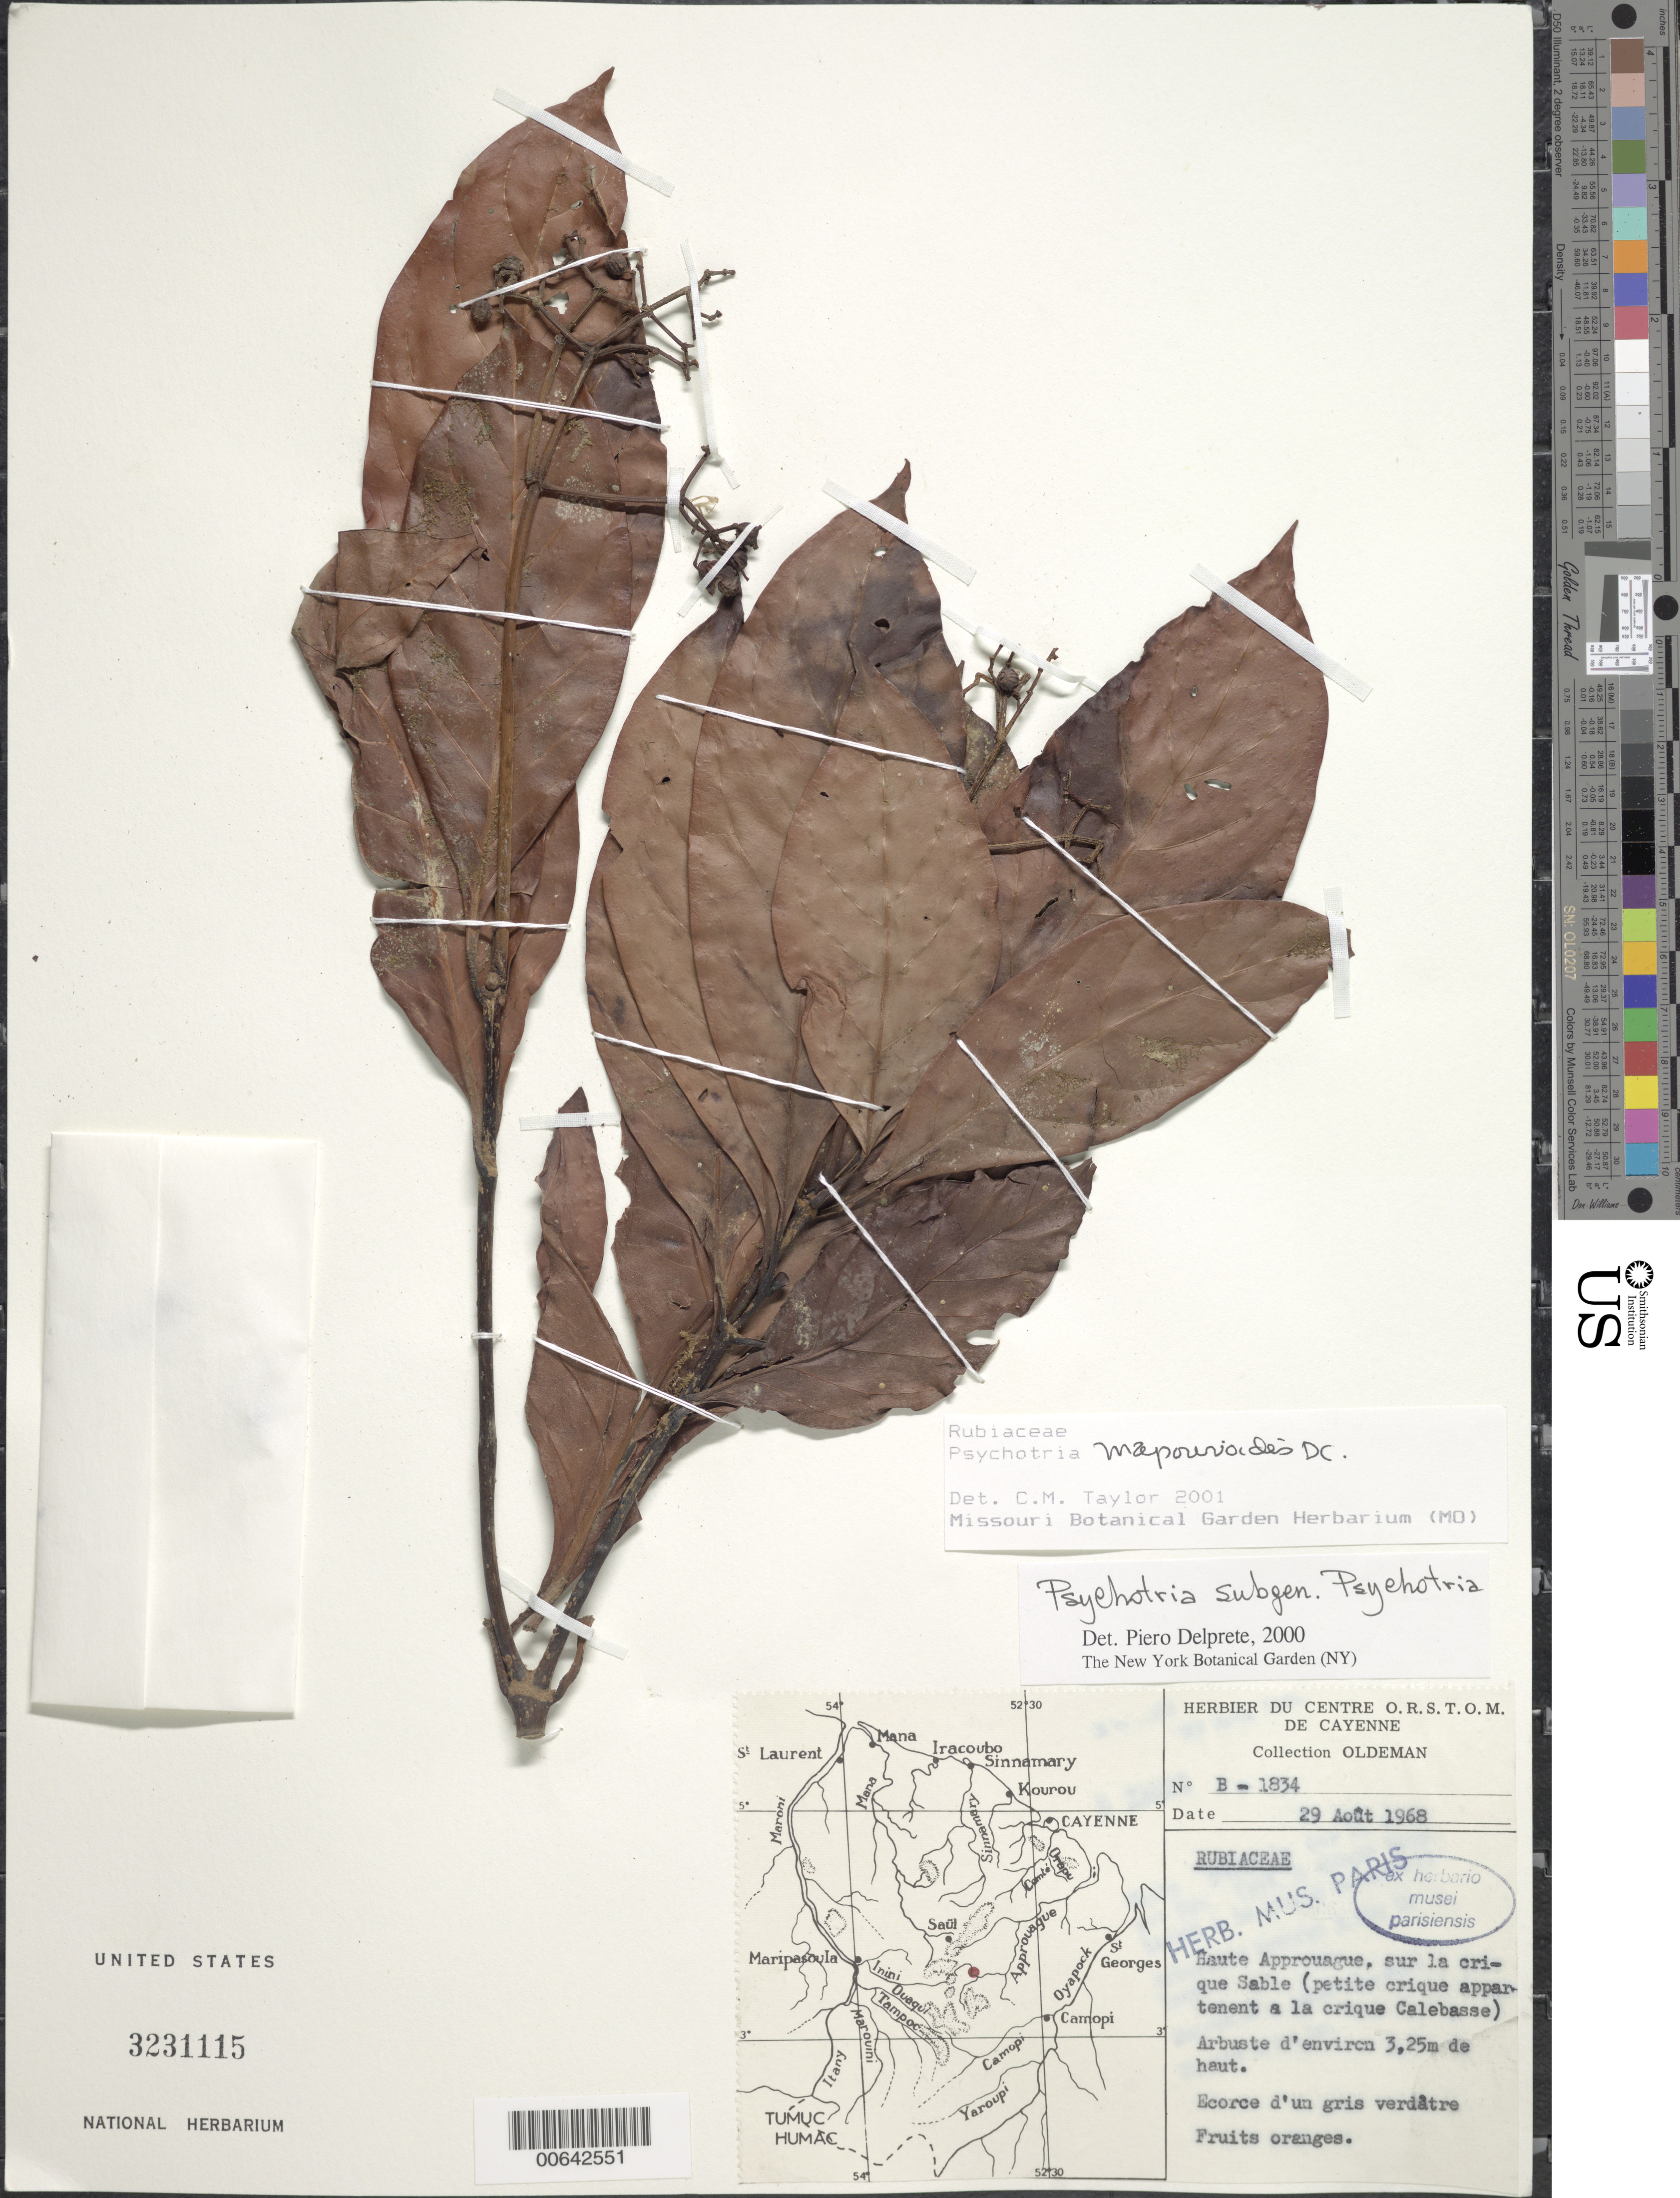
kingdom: Plantae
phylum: Tracheophyta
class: Magnoliopsida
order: Gentianales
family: Rubiaceae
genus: Psychotria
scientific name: Psychotria mapourioides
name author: DC.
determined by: Taylor, Charlotte M.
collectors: R. Oldeman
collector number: B 1834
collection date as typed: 29-Aug-68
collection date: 1968-08-29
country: French Guiana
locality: Crique Sable (apparetnent a la crique Calebasse), Haute Approuague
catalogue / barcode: US 3231115